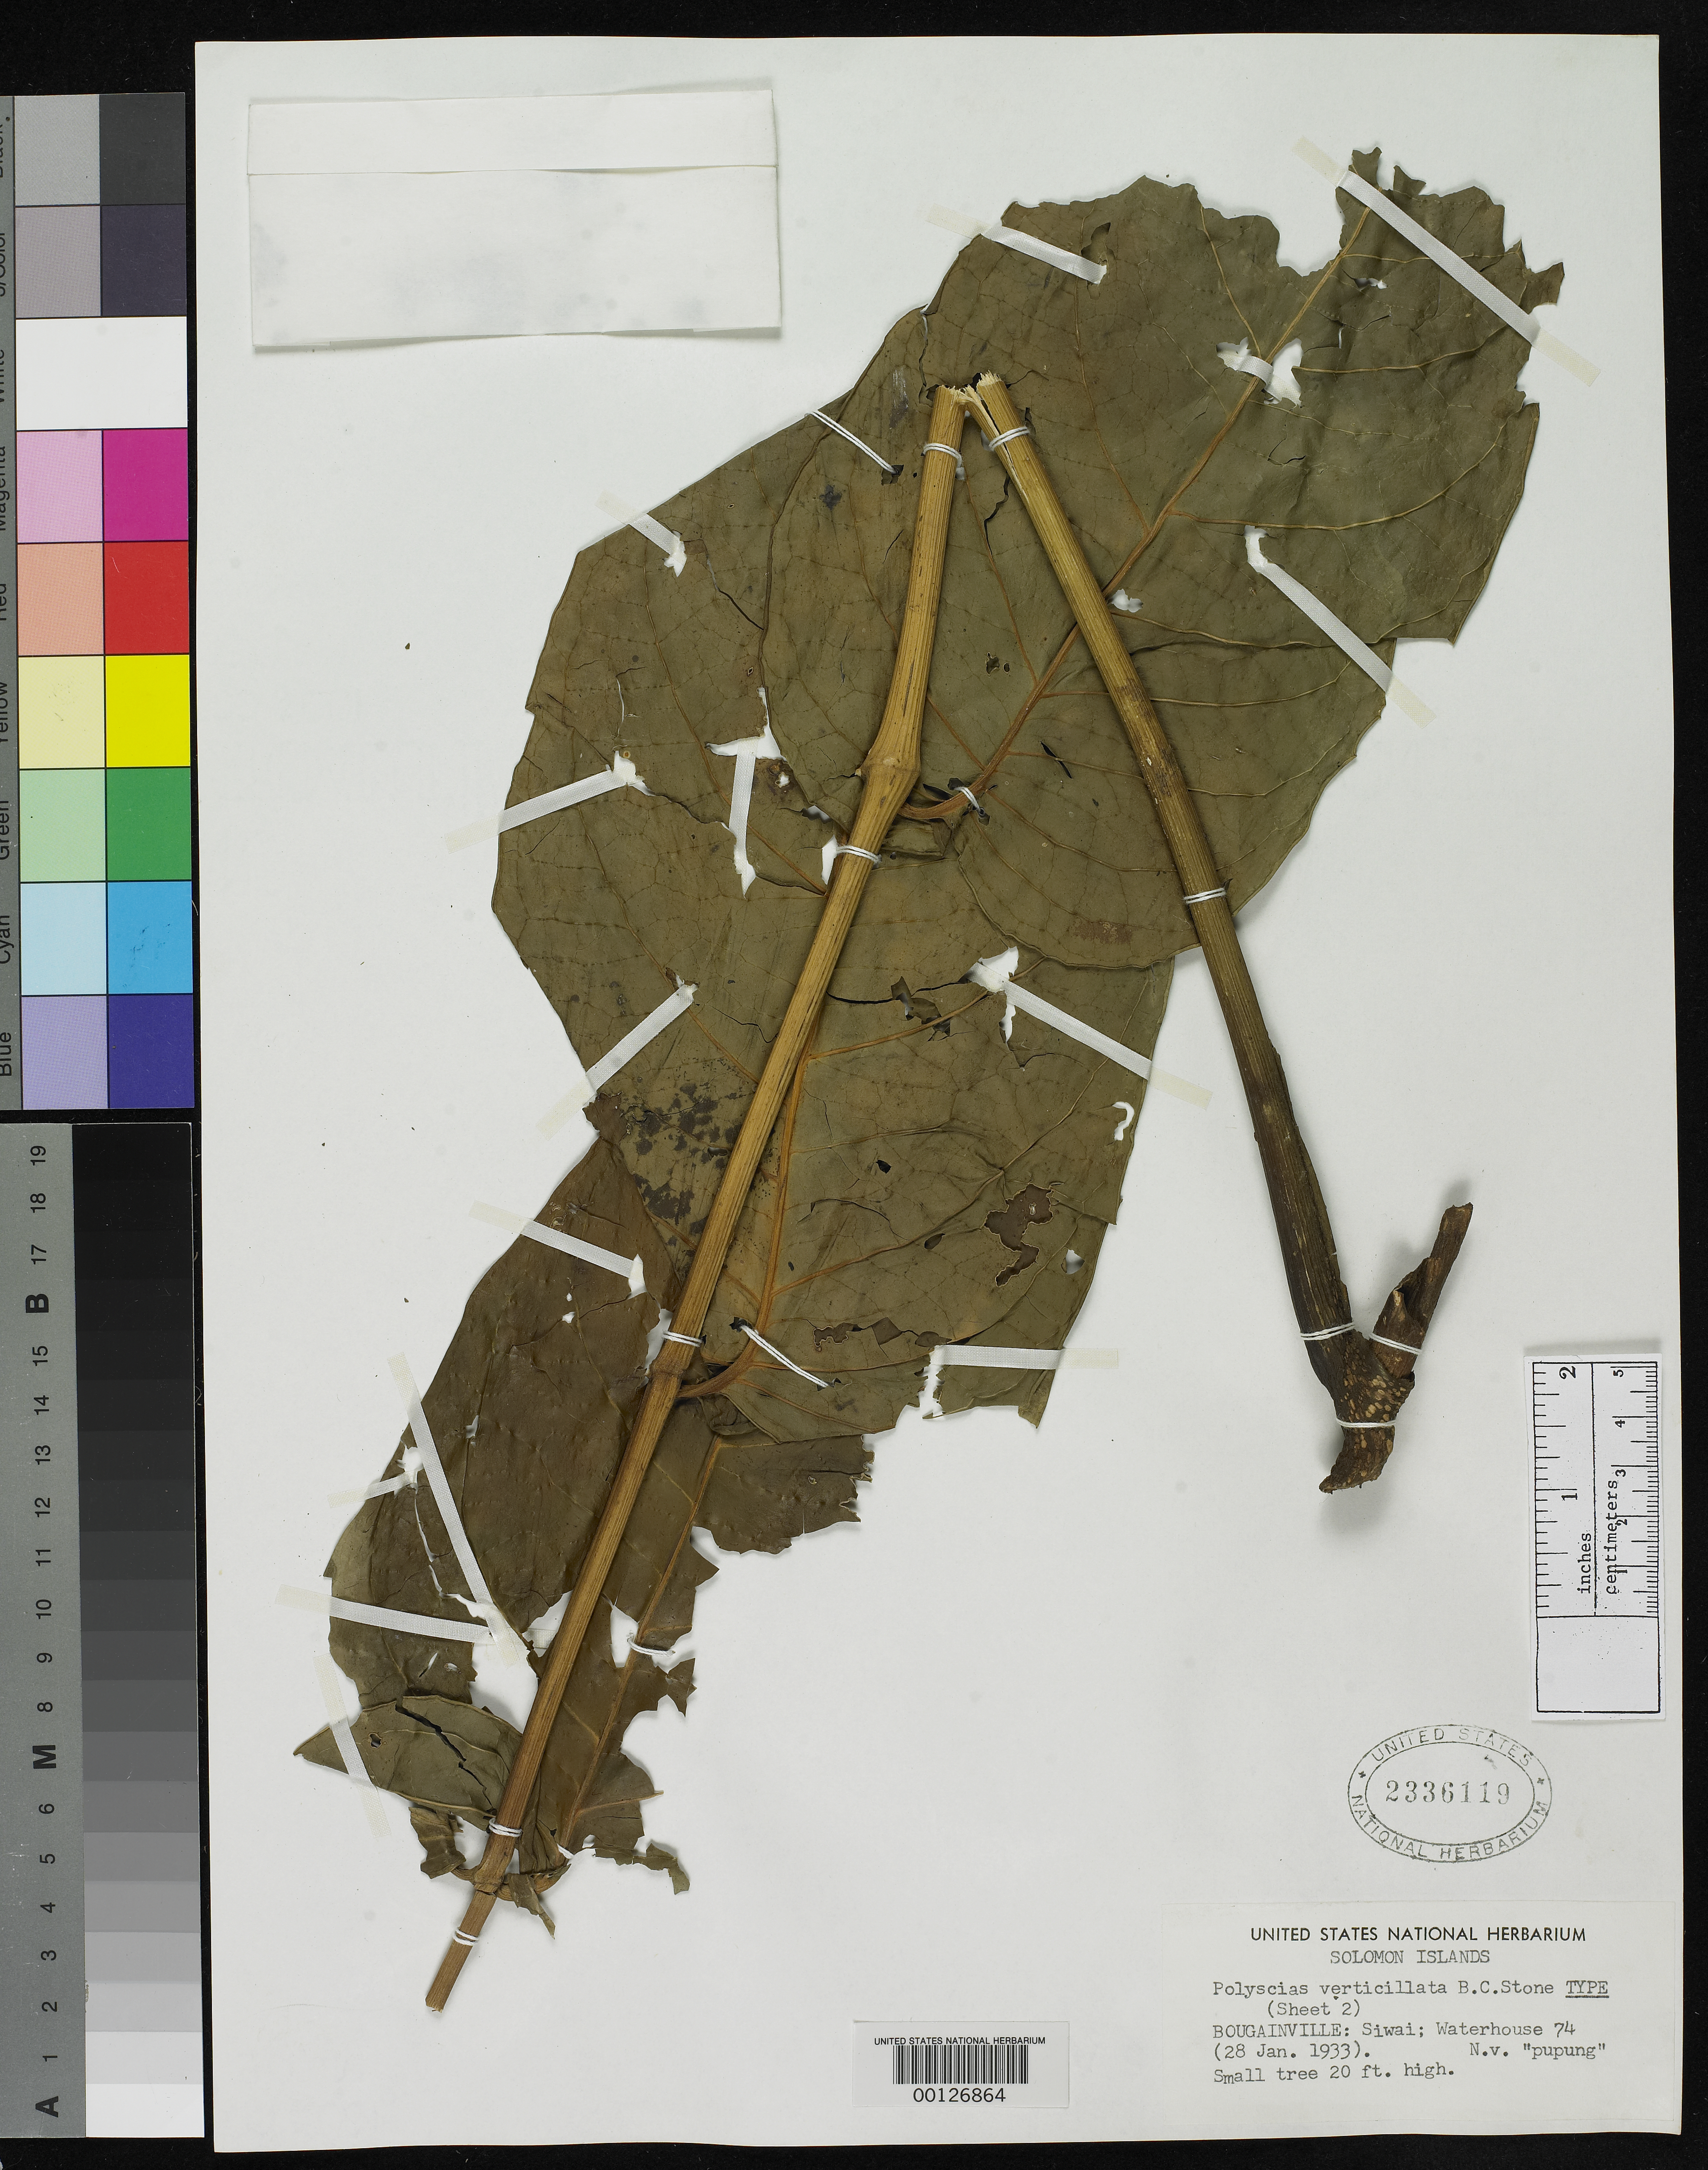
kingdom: Plantae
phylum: Tracheophyta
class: Magnoliopsida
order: Apiales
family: Araliaceae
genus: Polyscias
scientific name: Polyscias verticillata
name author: B.C. Stone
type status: Holotype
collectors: J. Waterhouse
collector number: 74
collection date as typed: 28 Jan 1933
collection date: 1933-01-28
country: Papua New Guinea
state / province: Bougainville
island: Bougainville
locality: Bougainville, Siwai.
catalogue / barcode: US 2336119